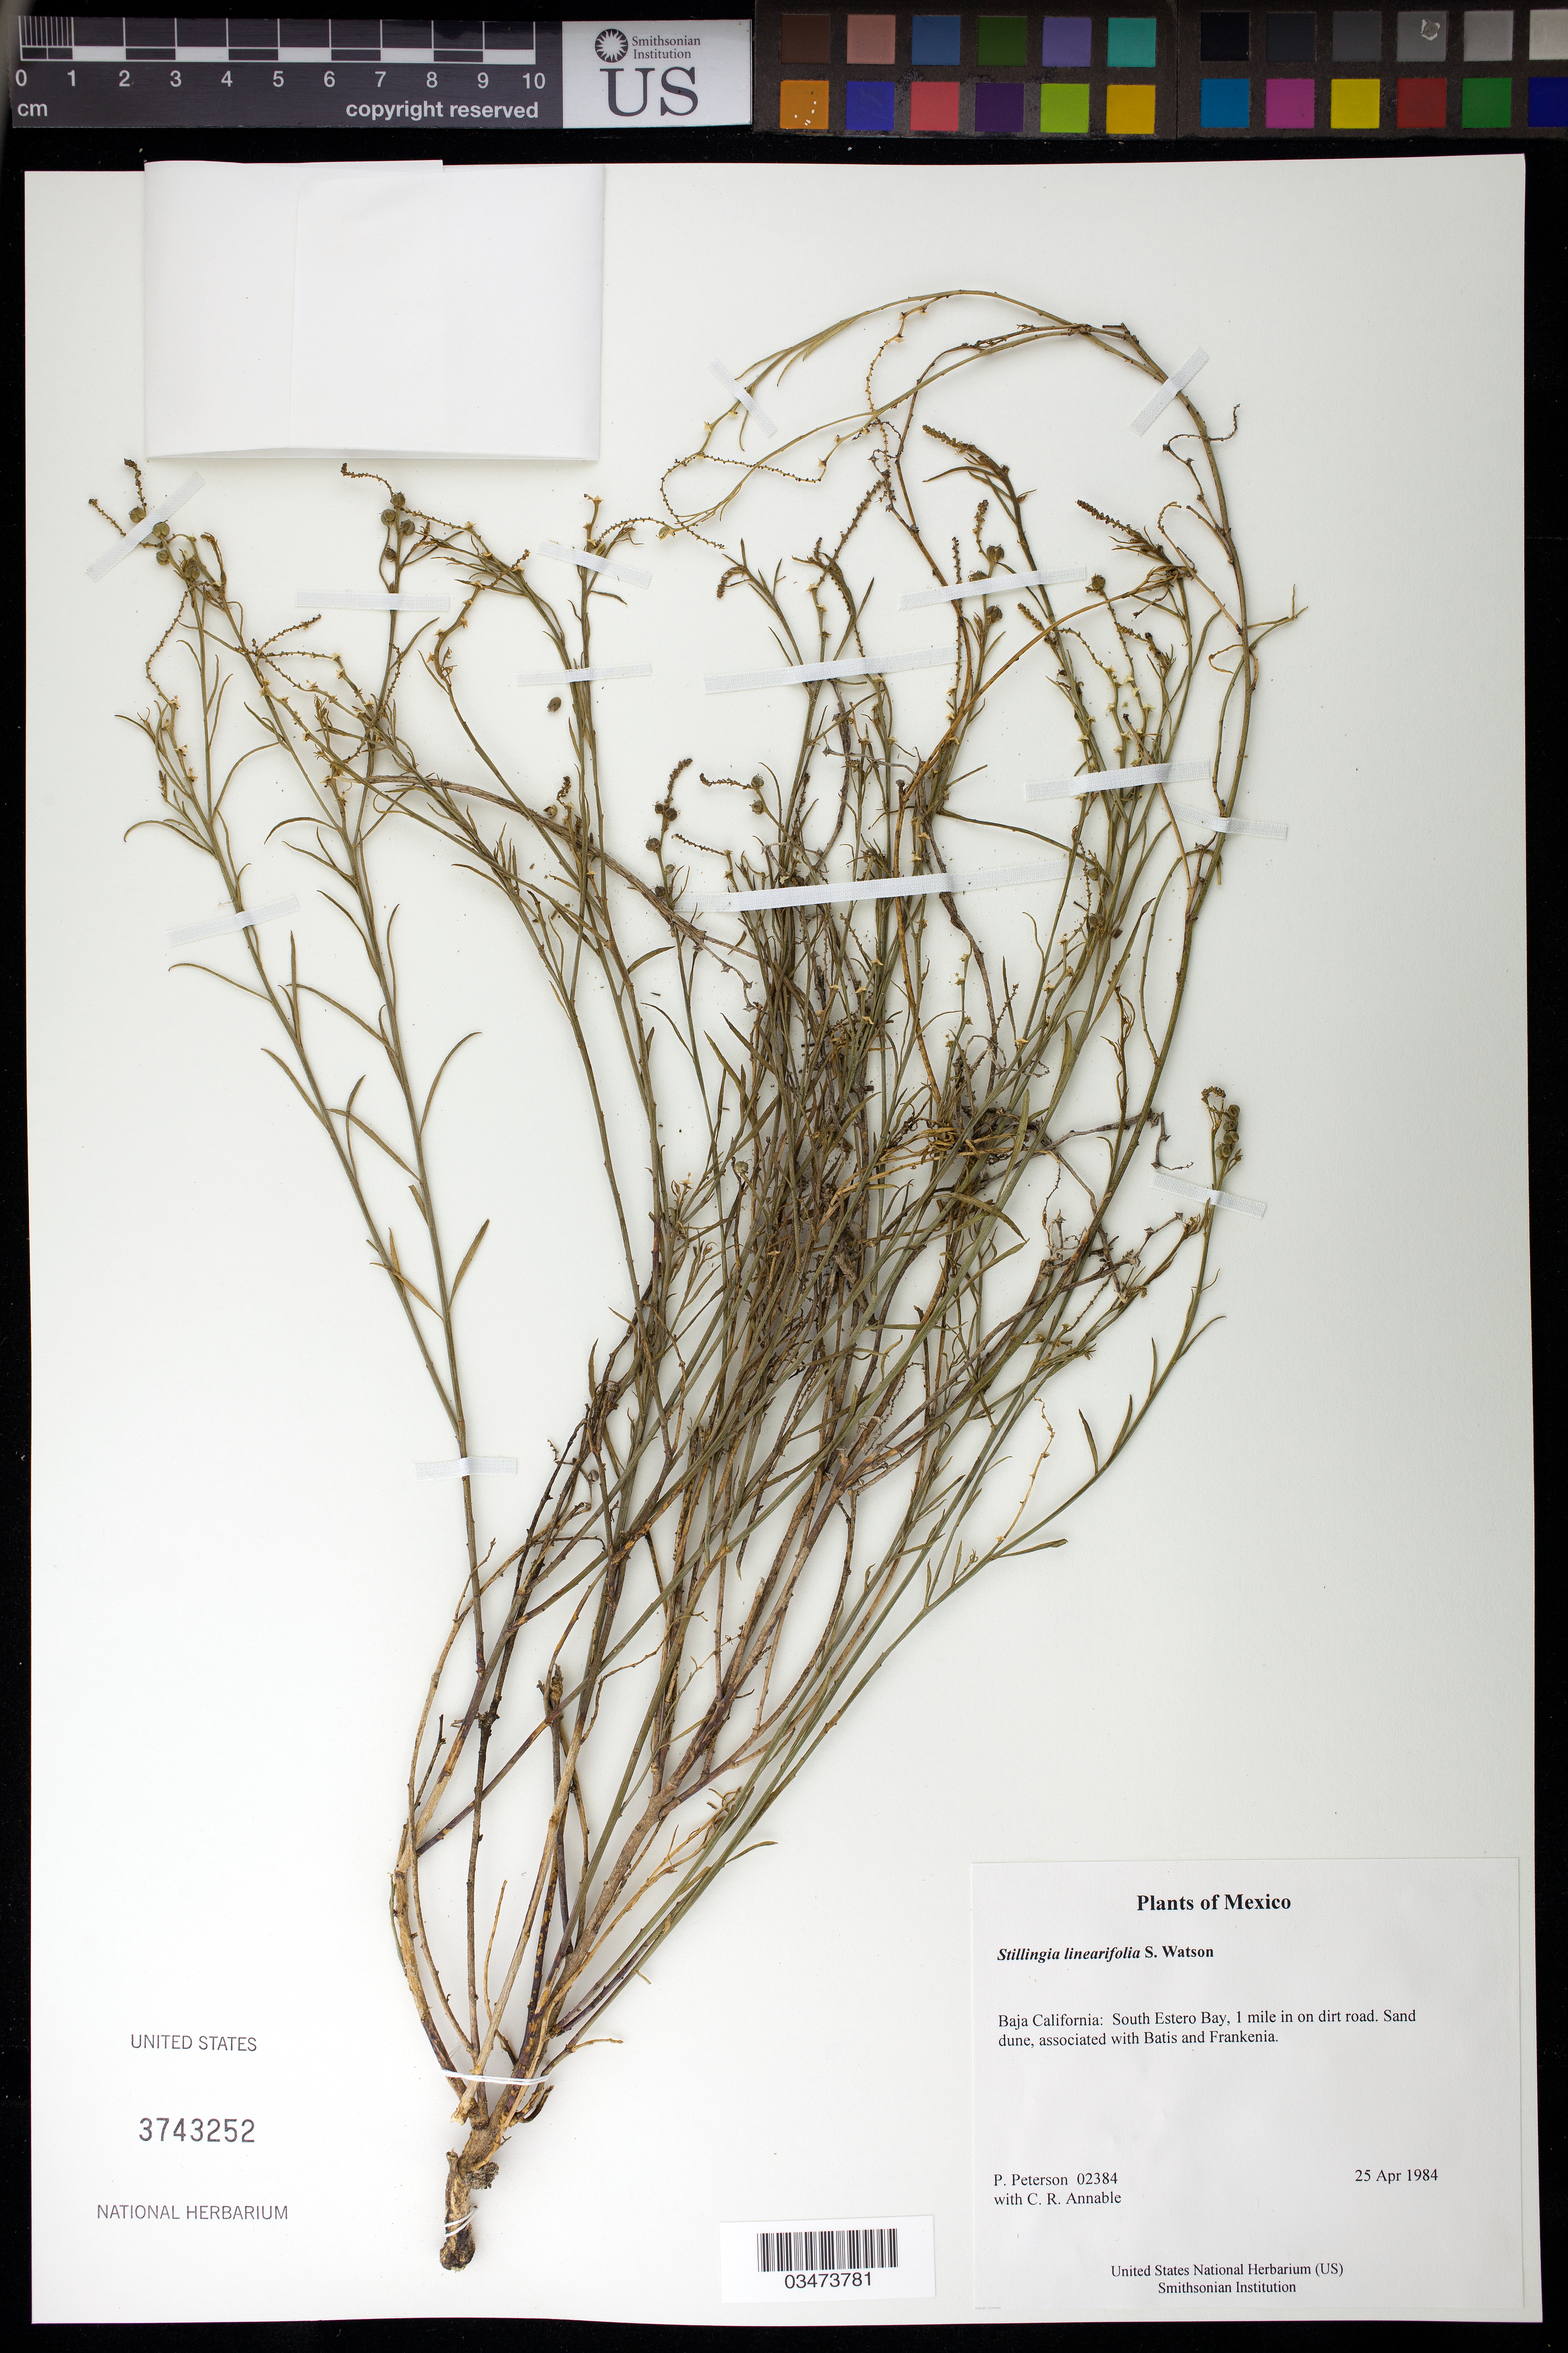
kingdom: Plantae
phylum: Tracheophyta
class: Magnoliopsida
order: Malpighiales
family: Euphorbiaceae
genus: Stillingia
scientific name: Stillingia linearifolia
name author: S. Watson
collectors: P. M. Peterson & C. R. Annable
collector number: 02384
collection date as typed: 25 Apr 1984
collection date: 1984-04-25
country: Mexico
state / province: Baja California Norte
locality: South Estero Bay, 1 mile in on dirt road.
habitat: Sand dune, associated with Batis and Frankenia.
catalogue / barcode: US 3743252